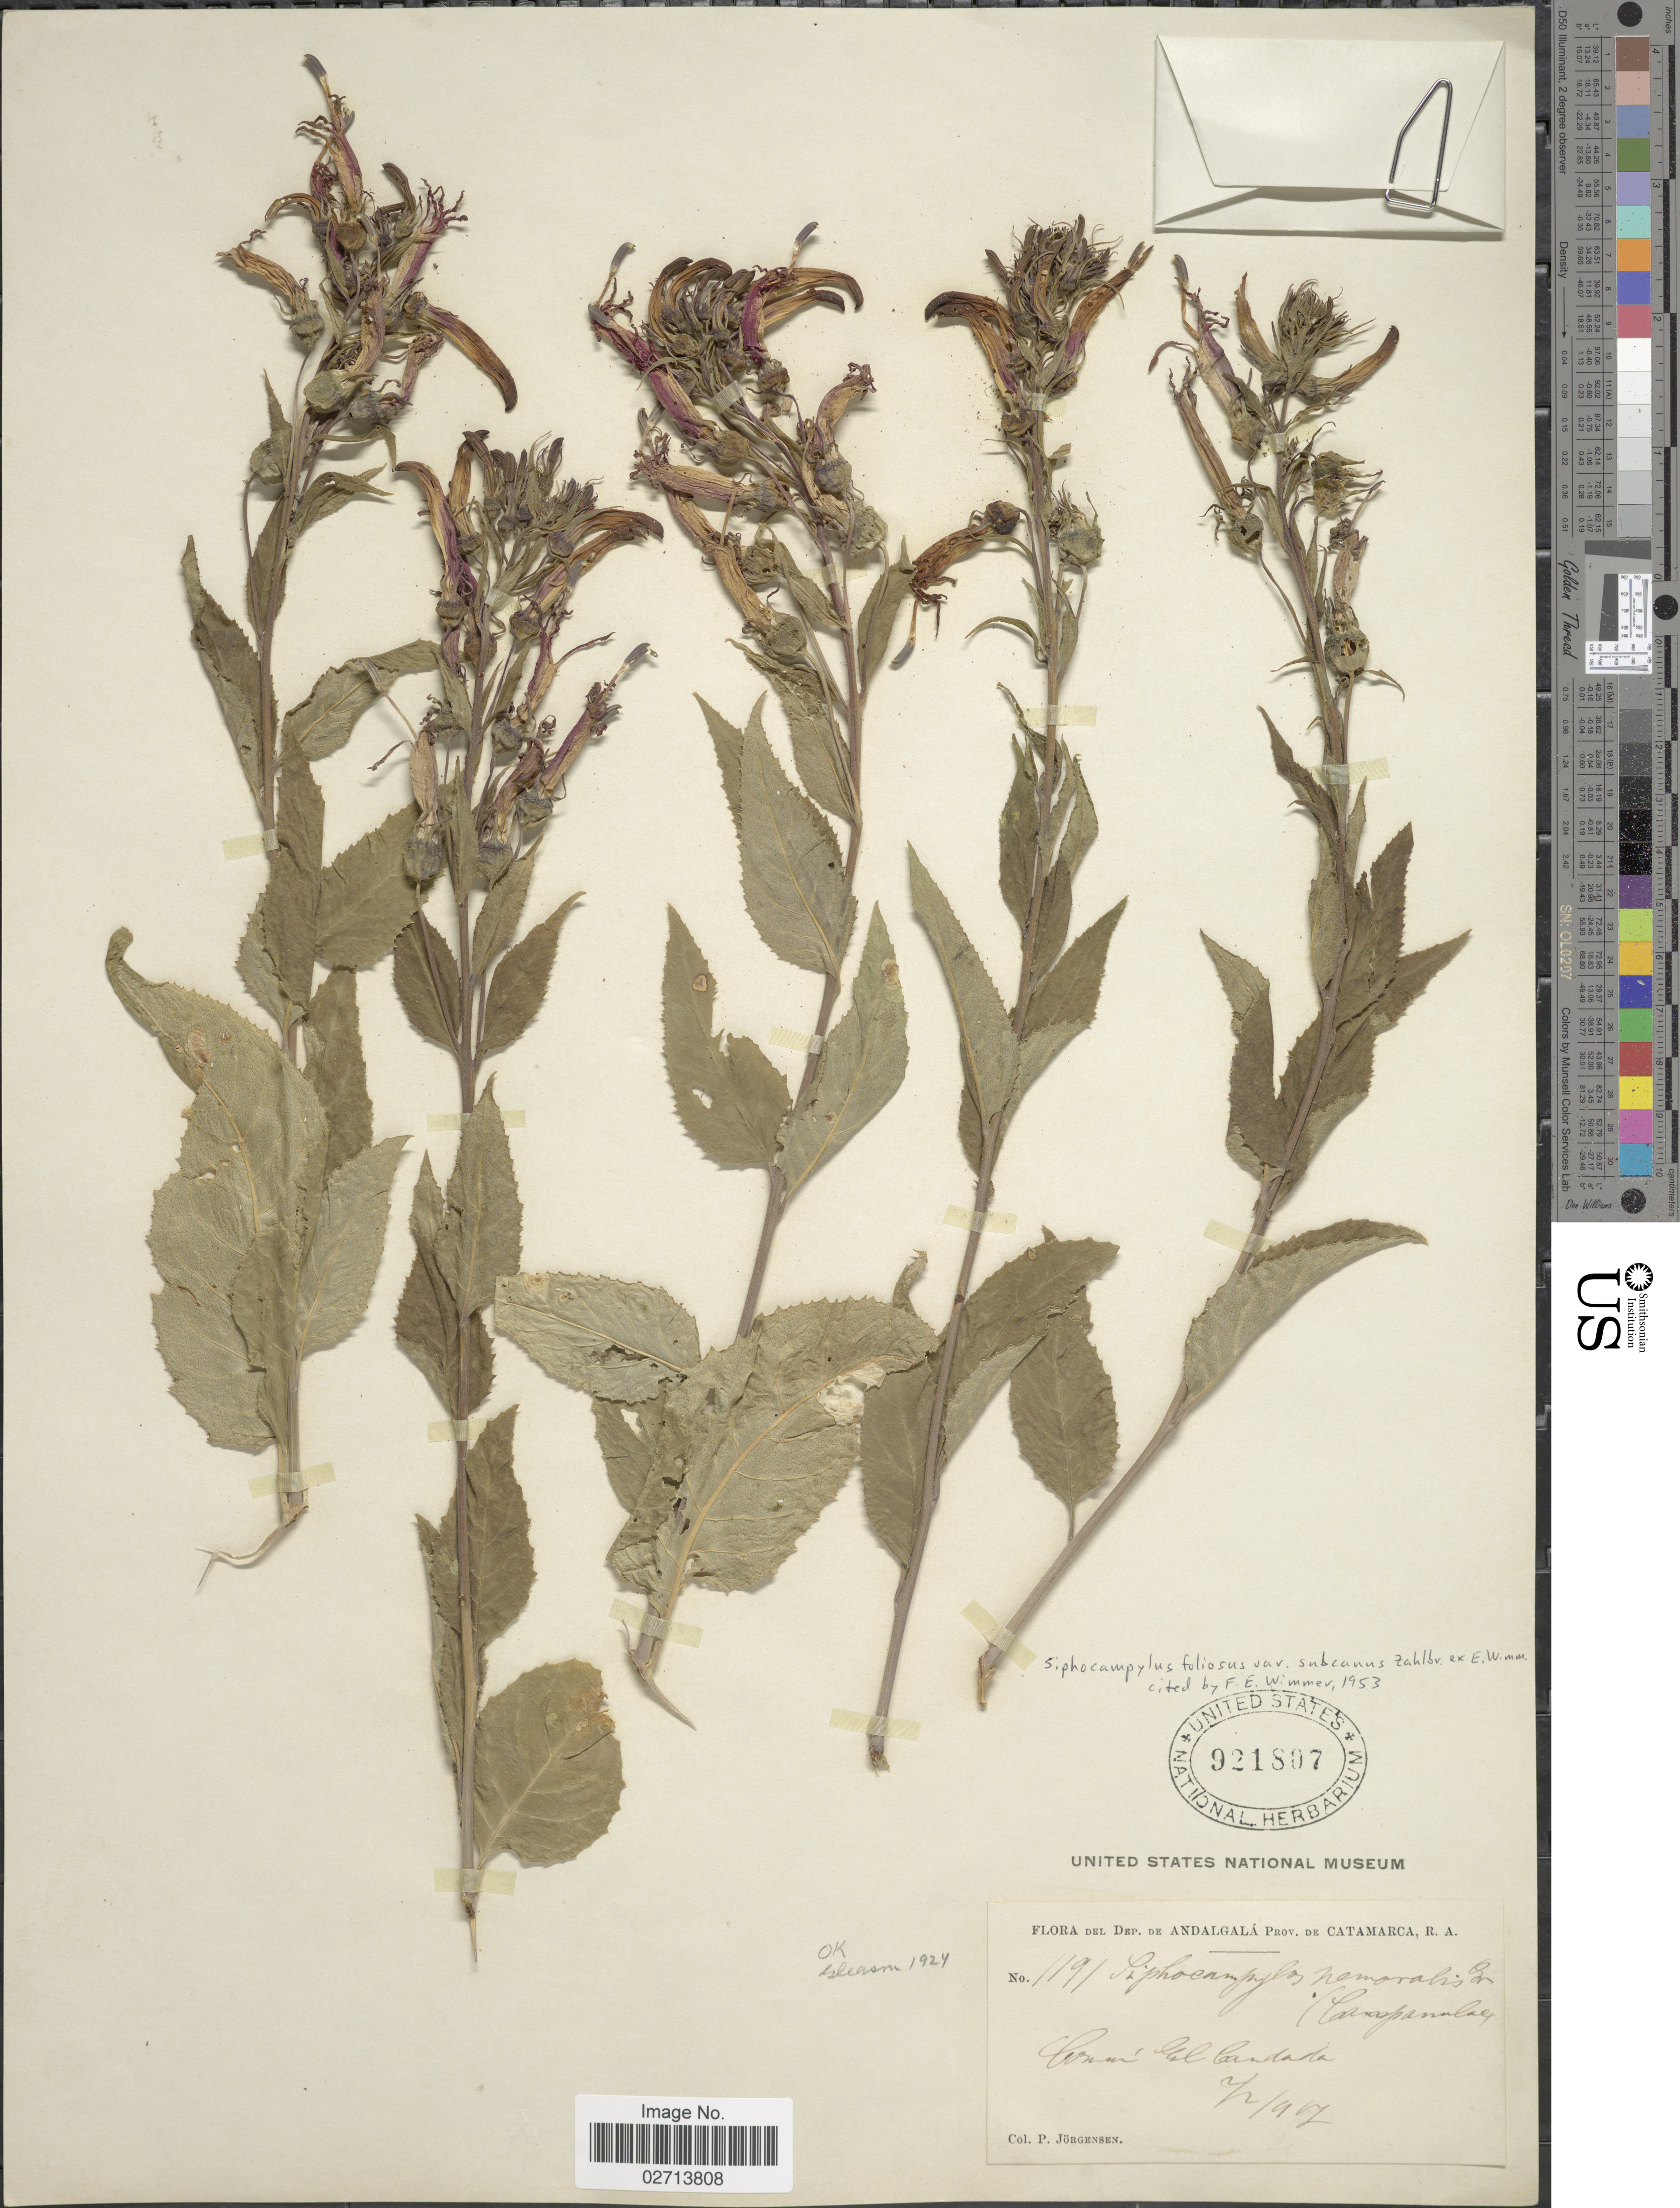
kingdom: Plantae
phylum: Tracheophyta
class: Magnoliopsida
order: Asterales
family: Campanulaceae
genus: Siphocampylus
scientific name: Siphocampylus foliosus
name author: Griseb.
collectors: P. Jörgensen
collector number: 1191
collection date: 1907-02-02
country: Argentina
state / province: Catamarca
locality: Dep. de Andalgalá, Común El Candado.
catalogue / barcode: US 921807